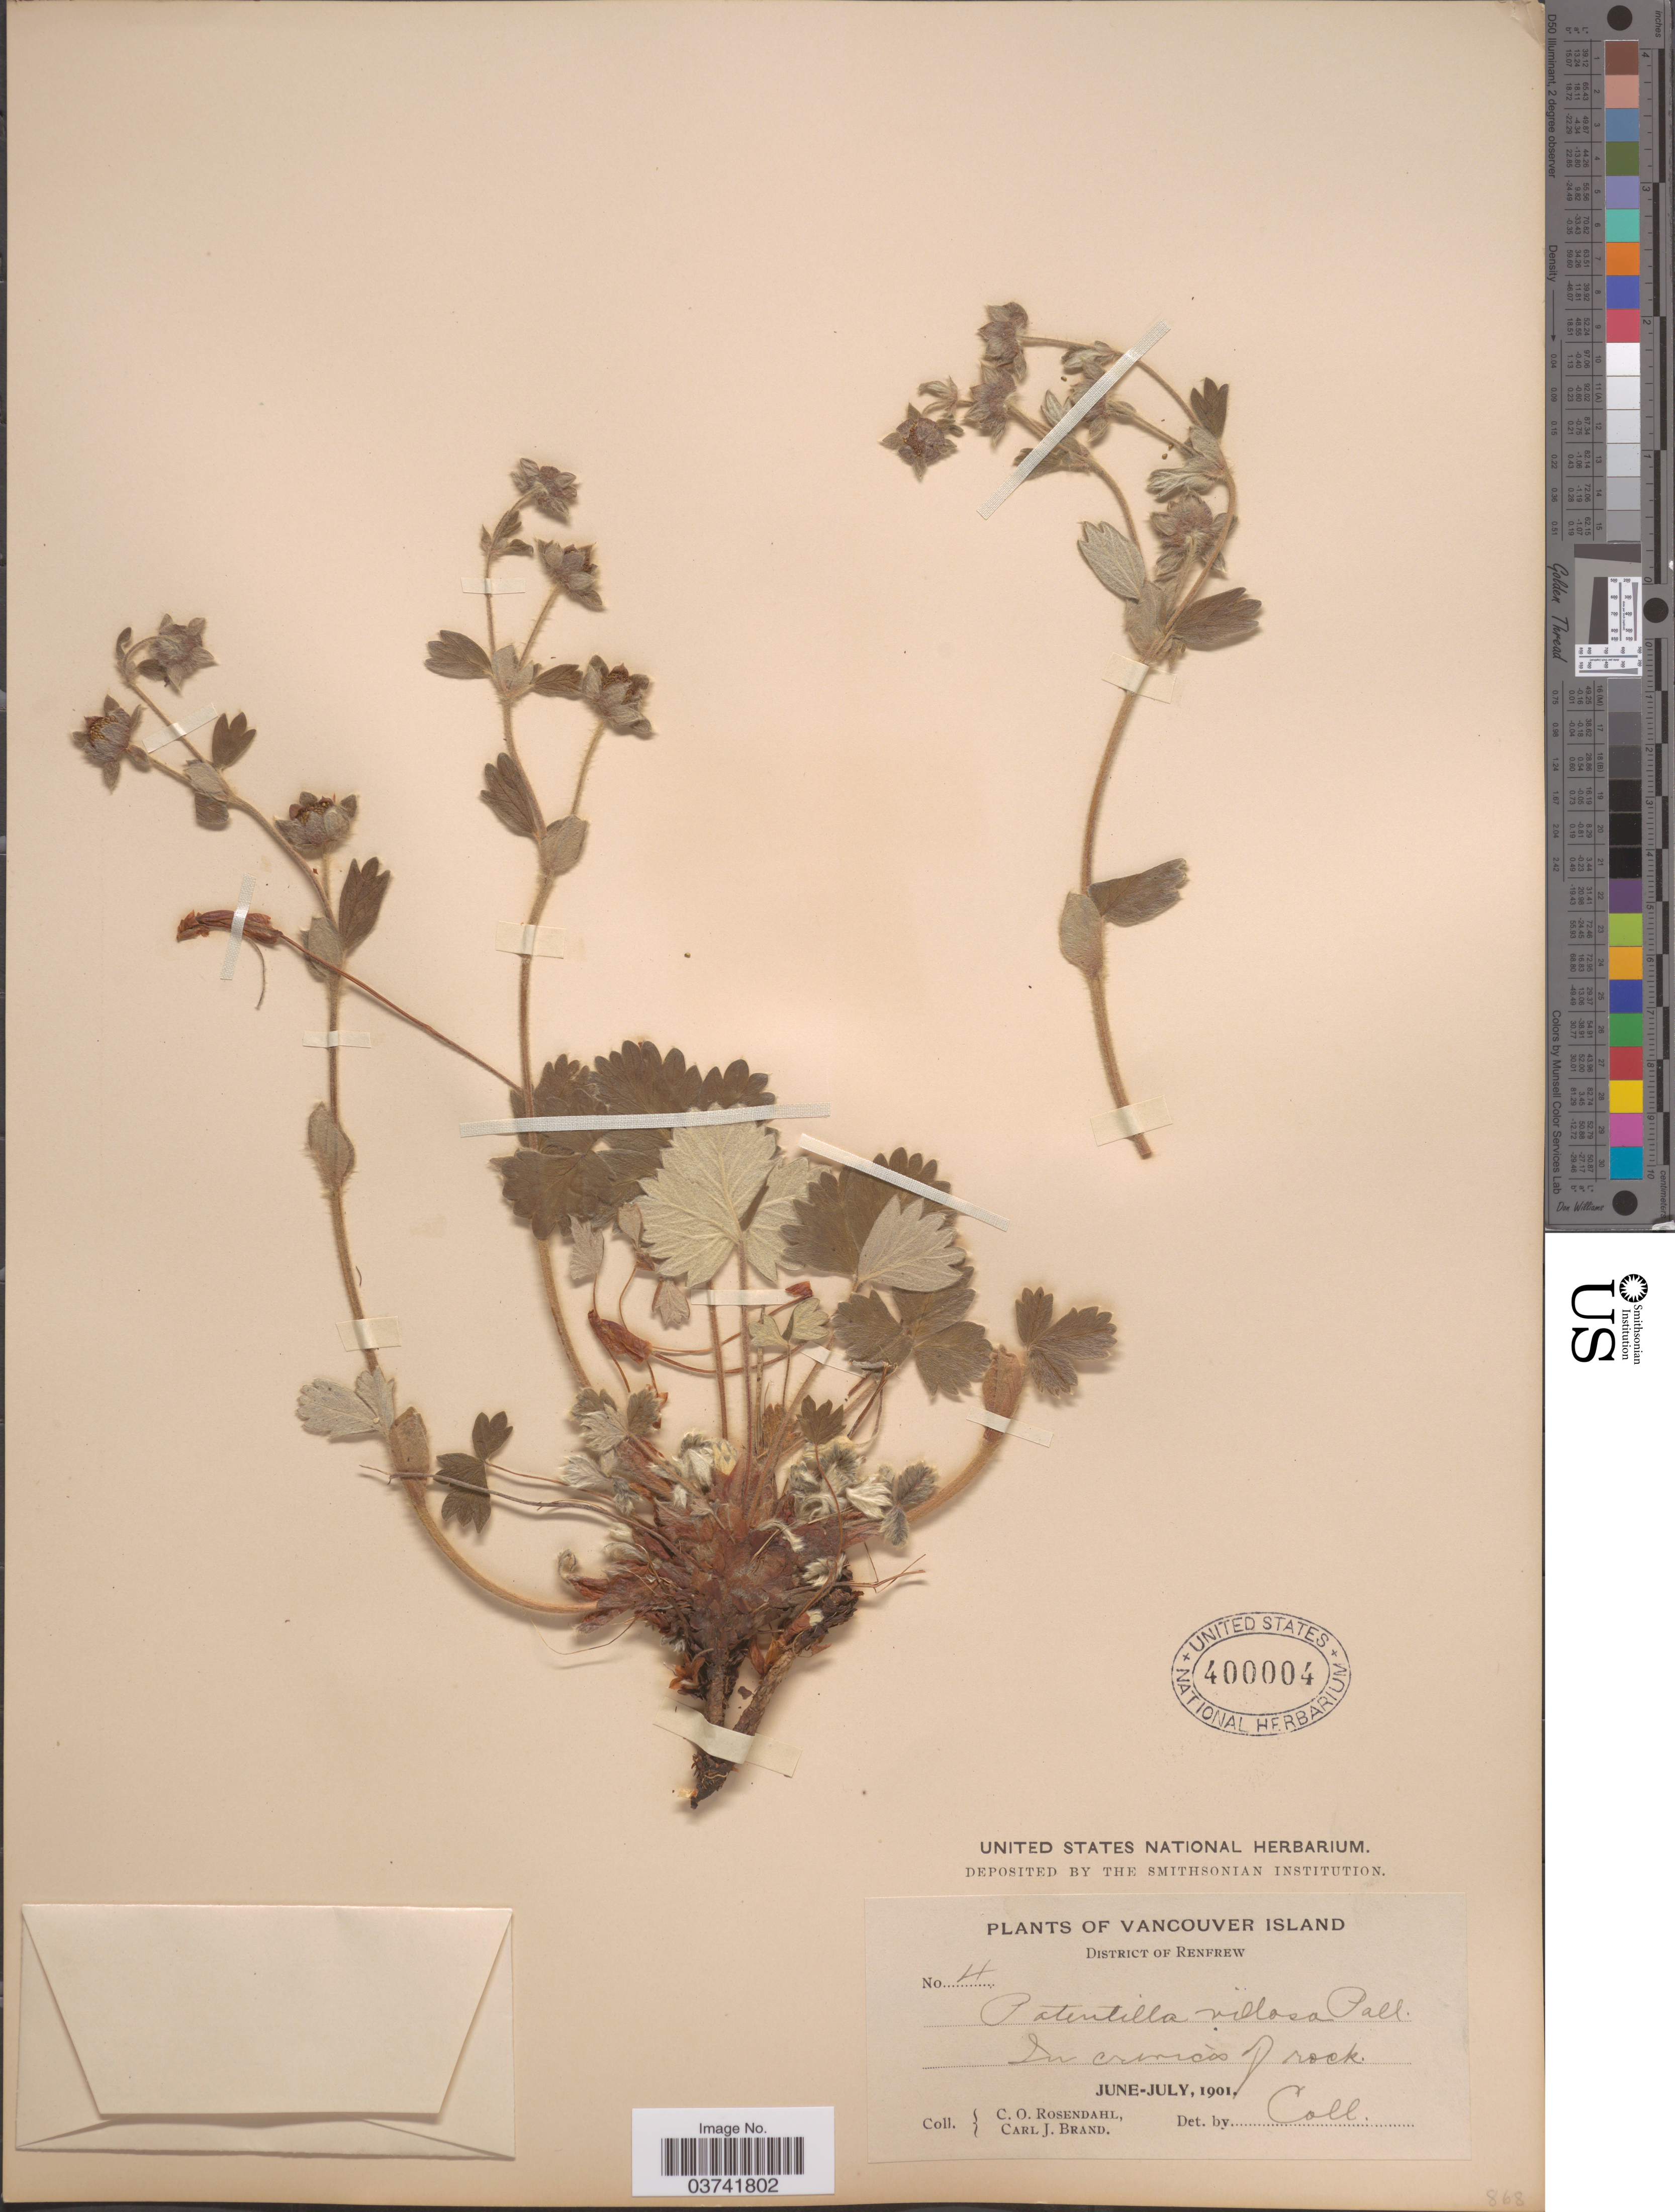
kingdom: Plantae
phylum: Tracheophyta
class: Magnoliopsida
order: Rosales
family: Rosaceae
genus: Potentilla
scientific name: Potentilla villosa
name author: Pall. ex Pursh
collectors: C. O. Rosendahl & C. J. Brand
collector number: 4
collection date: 1901-06/1901-07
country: Canada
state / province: British Columbia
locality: Vancouver Island. District of Renfrew. In crevices of rock.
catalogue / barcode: US 400004